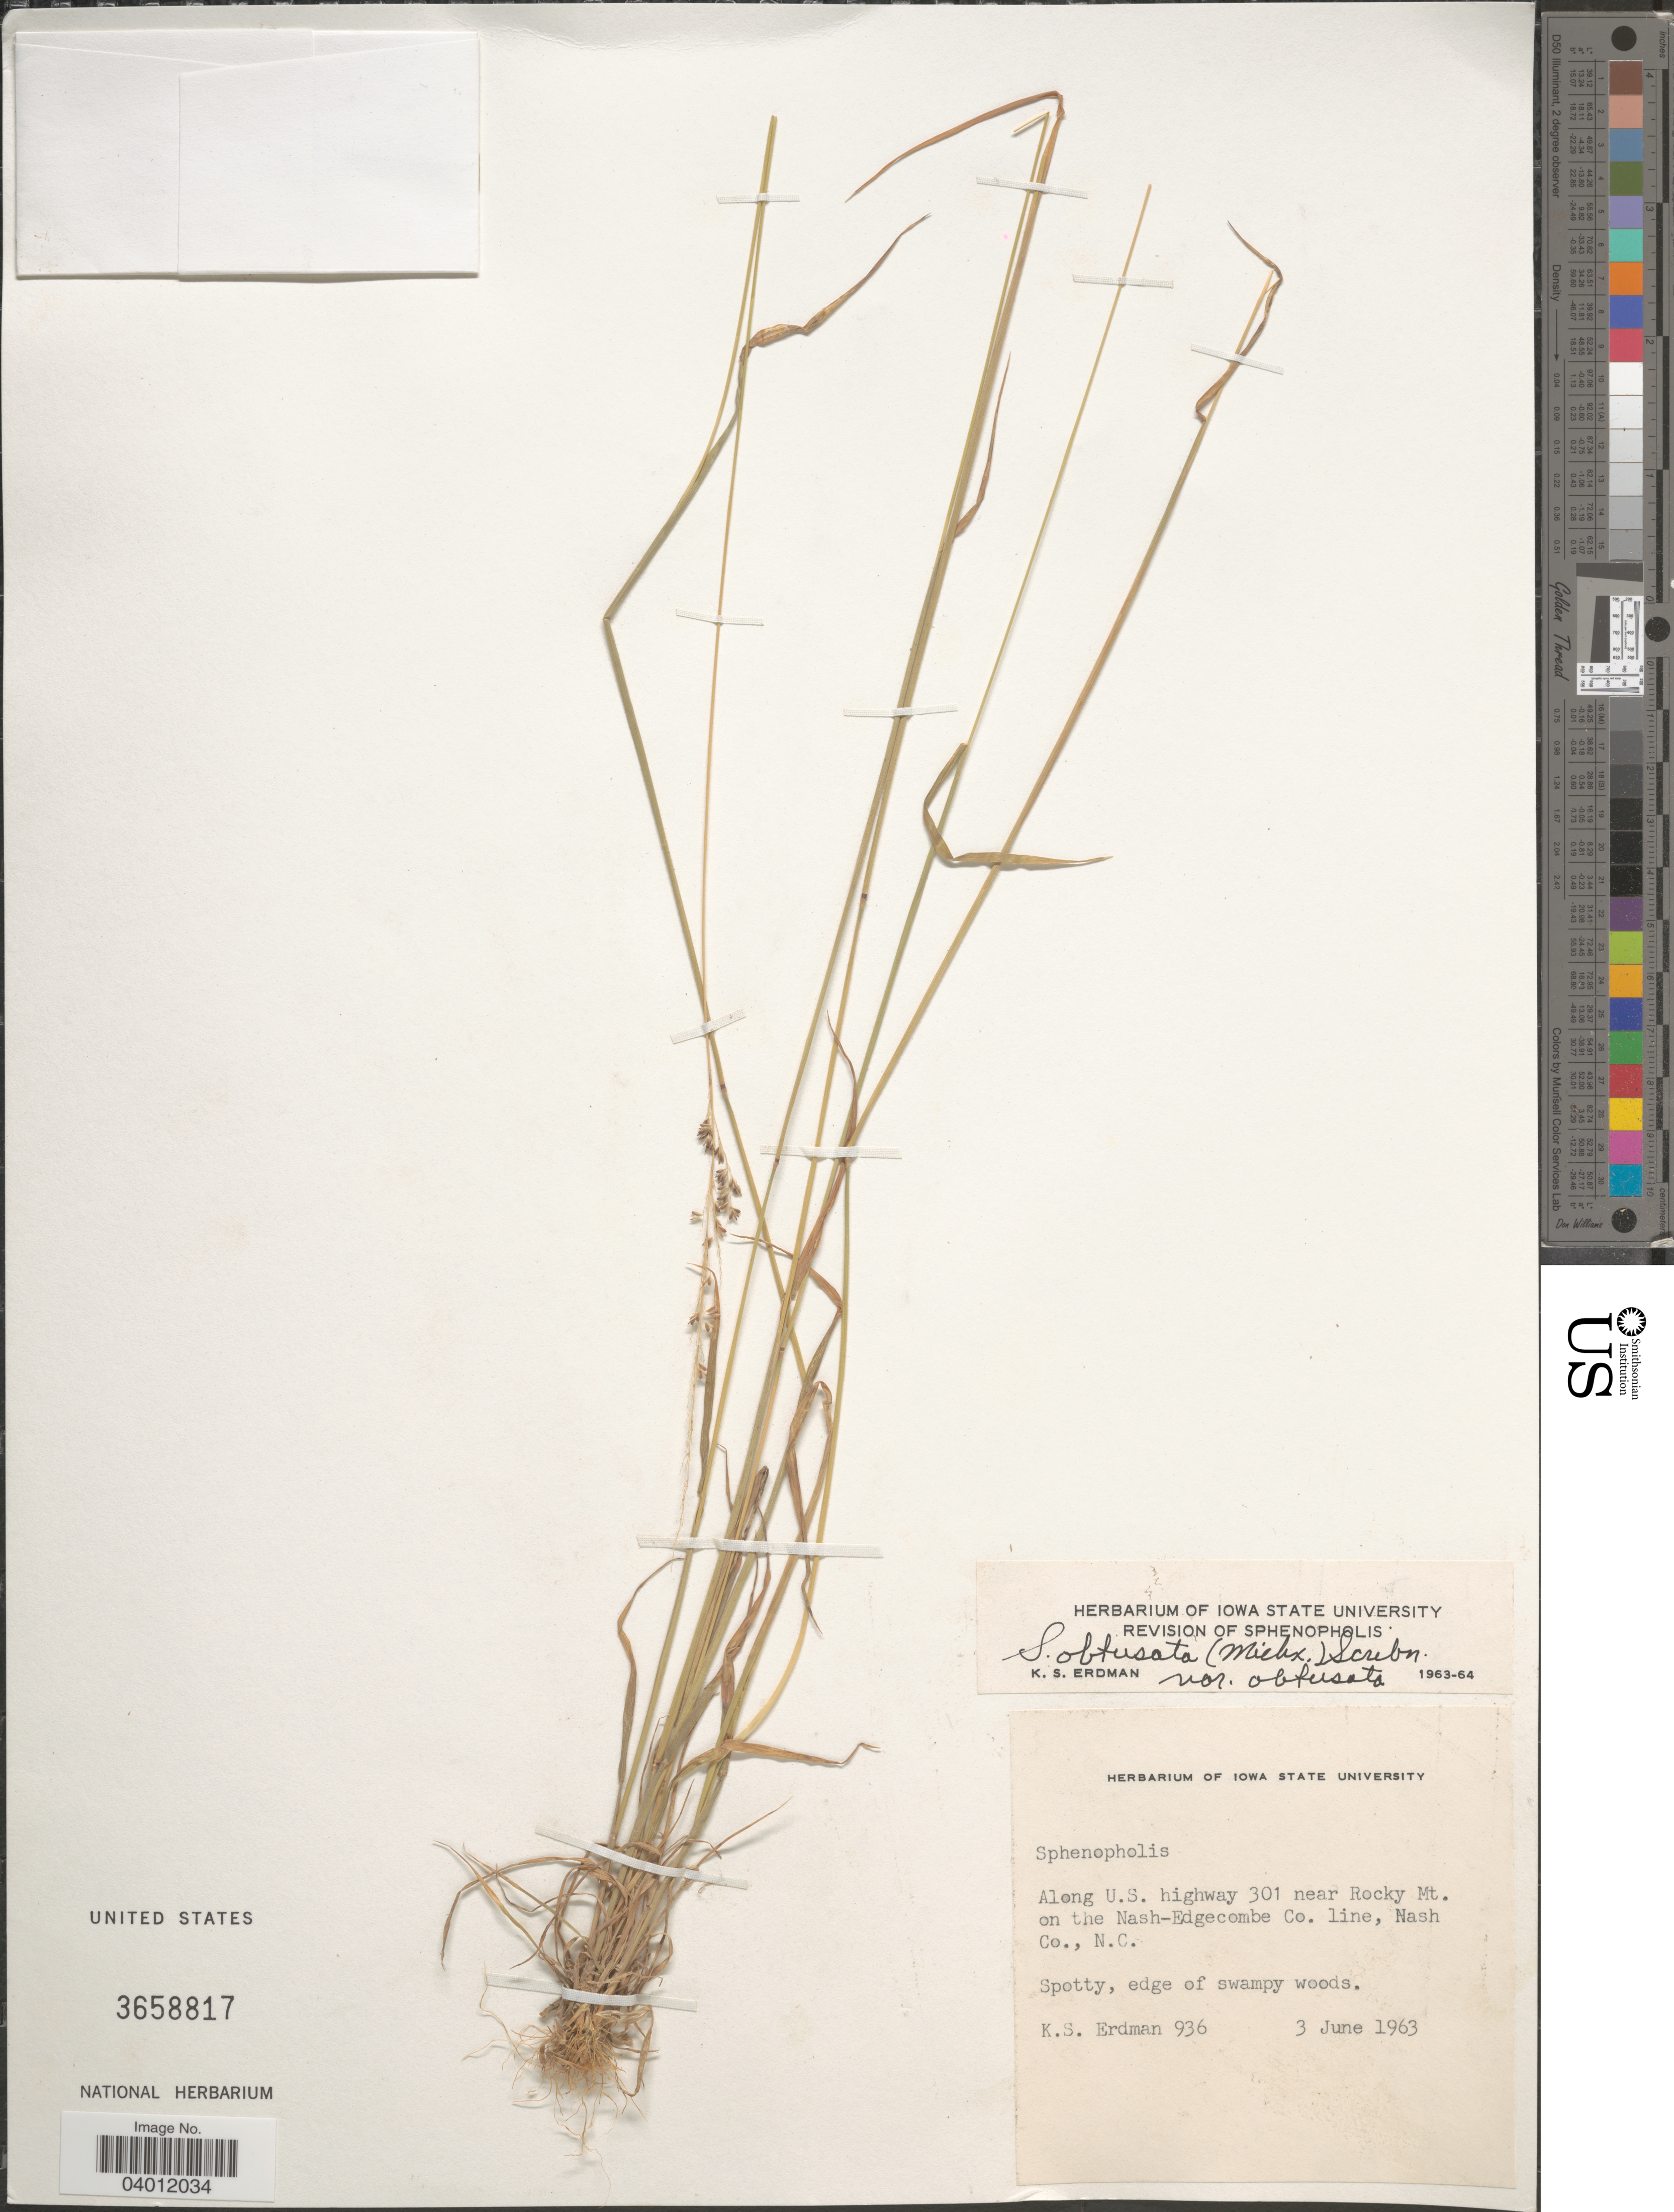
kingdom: Plantae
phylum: Tracheophyta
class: Liliopsida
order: Poales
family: Poaceae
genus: Sphenopholis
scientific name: Sphenopholis obtusata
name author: (Michx.) Scribn.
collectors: K. Erdman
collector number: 936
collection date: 1963-06-03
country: United States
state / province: North Carolina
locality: Along U.S. highway 301 near Rocky Mt. on the Nash-Edgecombe Co. line, Nash Co.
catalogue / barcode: US 3658817